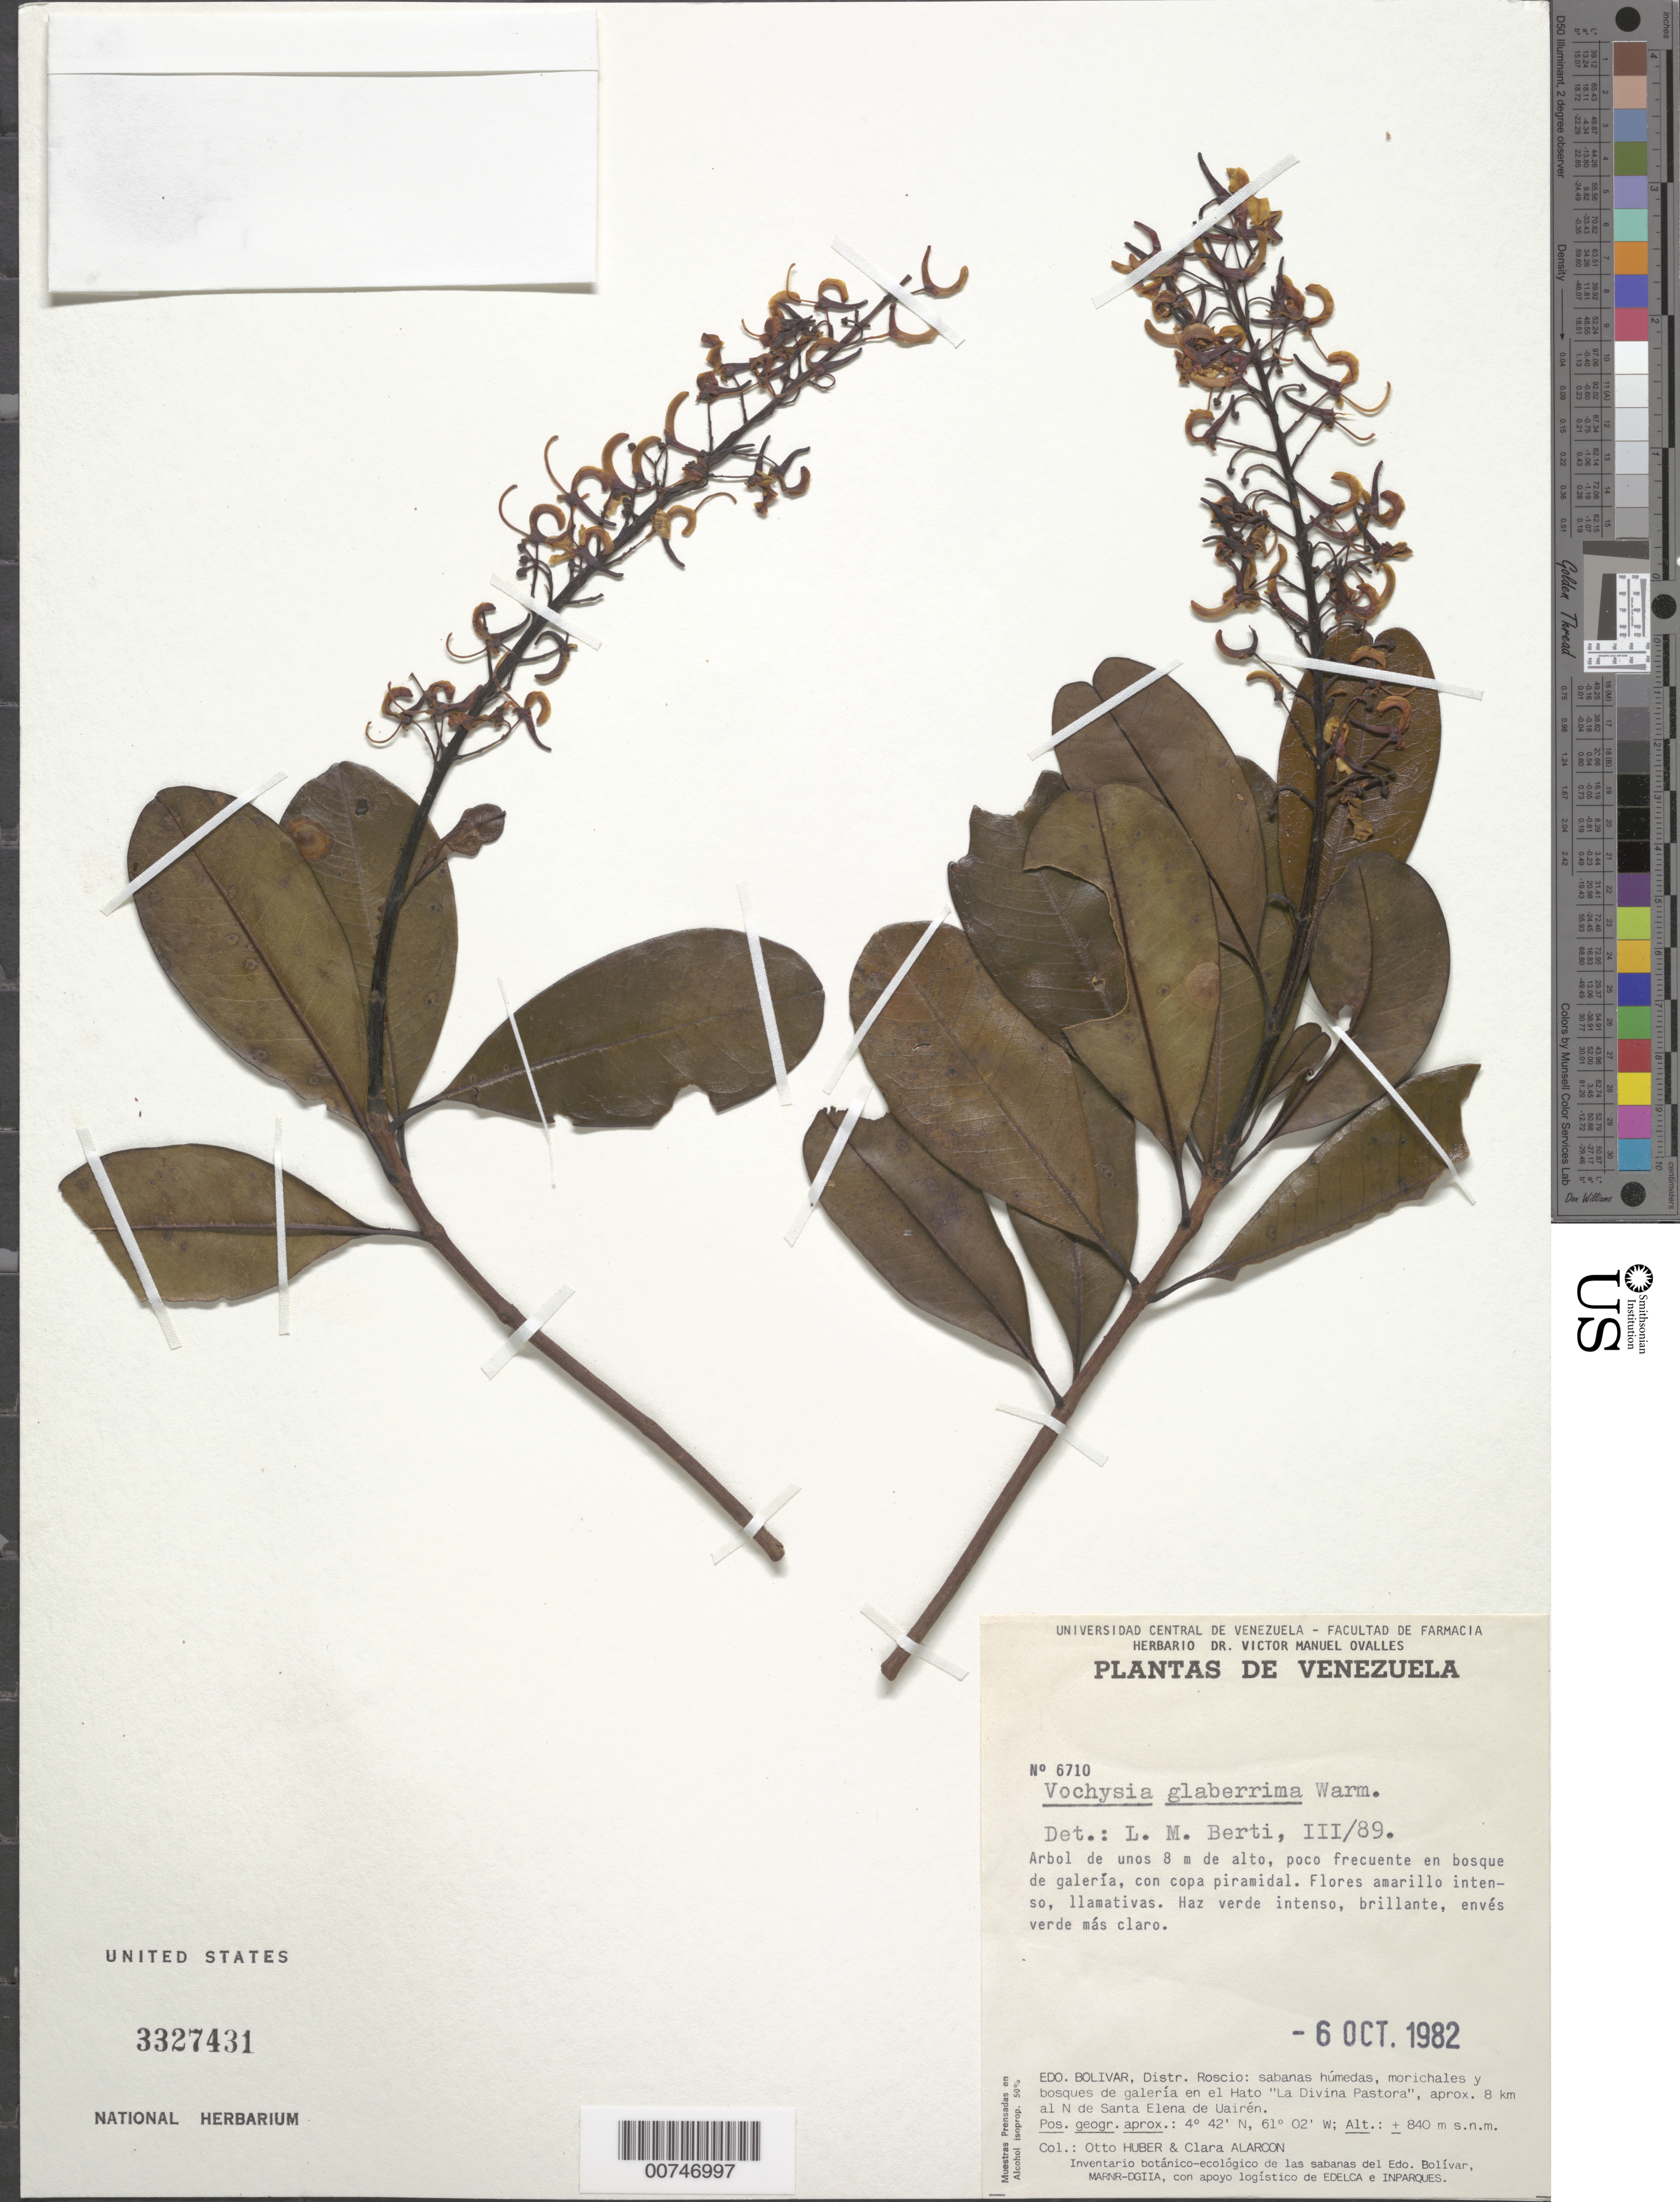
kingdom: Plantae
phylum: Tracheophyta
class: Magnoliopsida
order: Myrtales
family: Vochysiaceae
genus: Vochysia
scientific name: Vochysia glaberrima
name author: Warm.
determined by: Marcano-Berti, L.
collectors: O. Huber & C. Alarcon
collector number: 6710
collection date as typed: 6-Oct-82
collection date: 1982-10-06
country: Venezuela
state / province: Bolívar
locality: Gran Sabana, Hato "La Divina Pastora", 8 km al NW de Sta. Elena de Uairen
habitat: Gallery forest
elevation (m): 840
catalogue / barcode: US 3327431